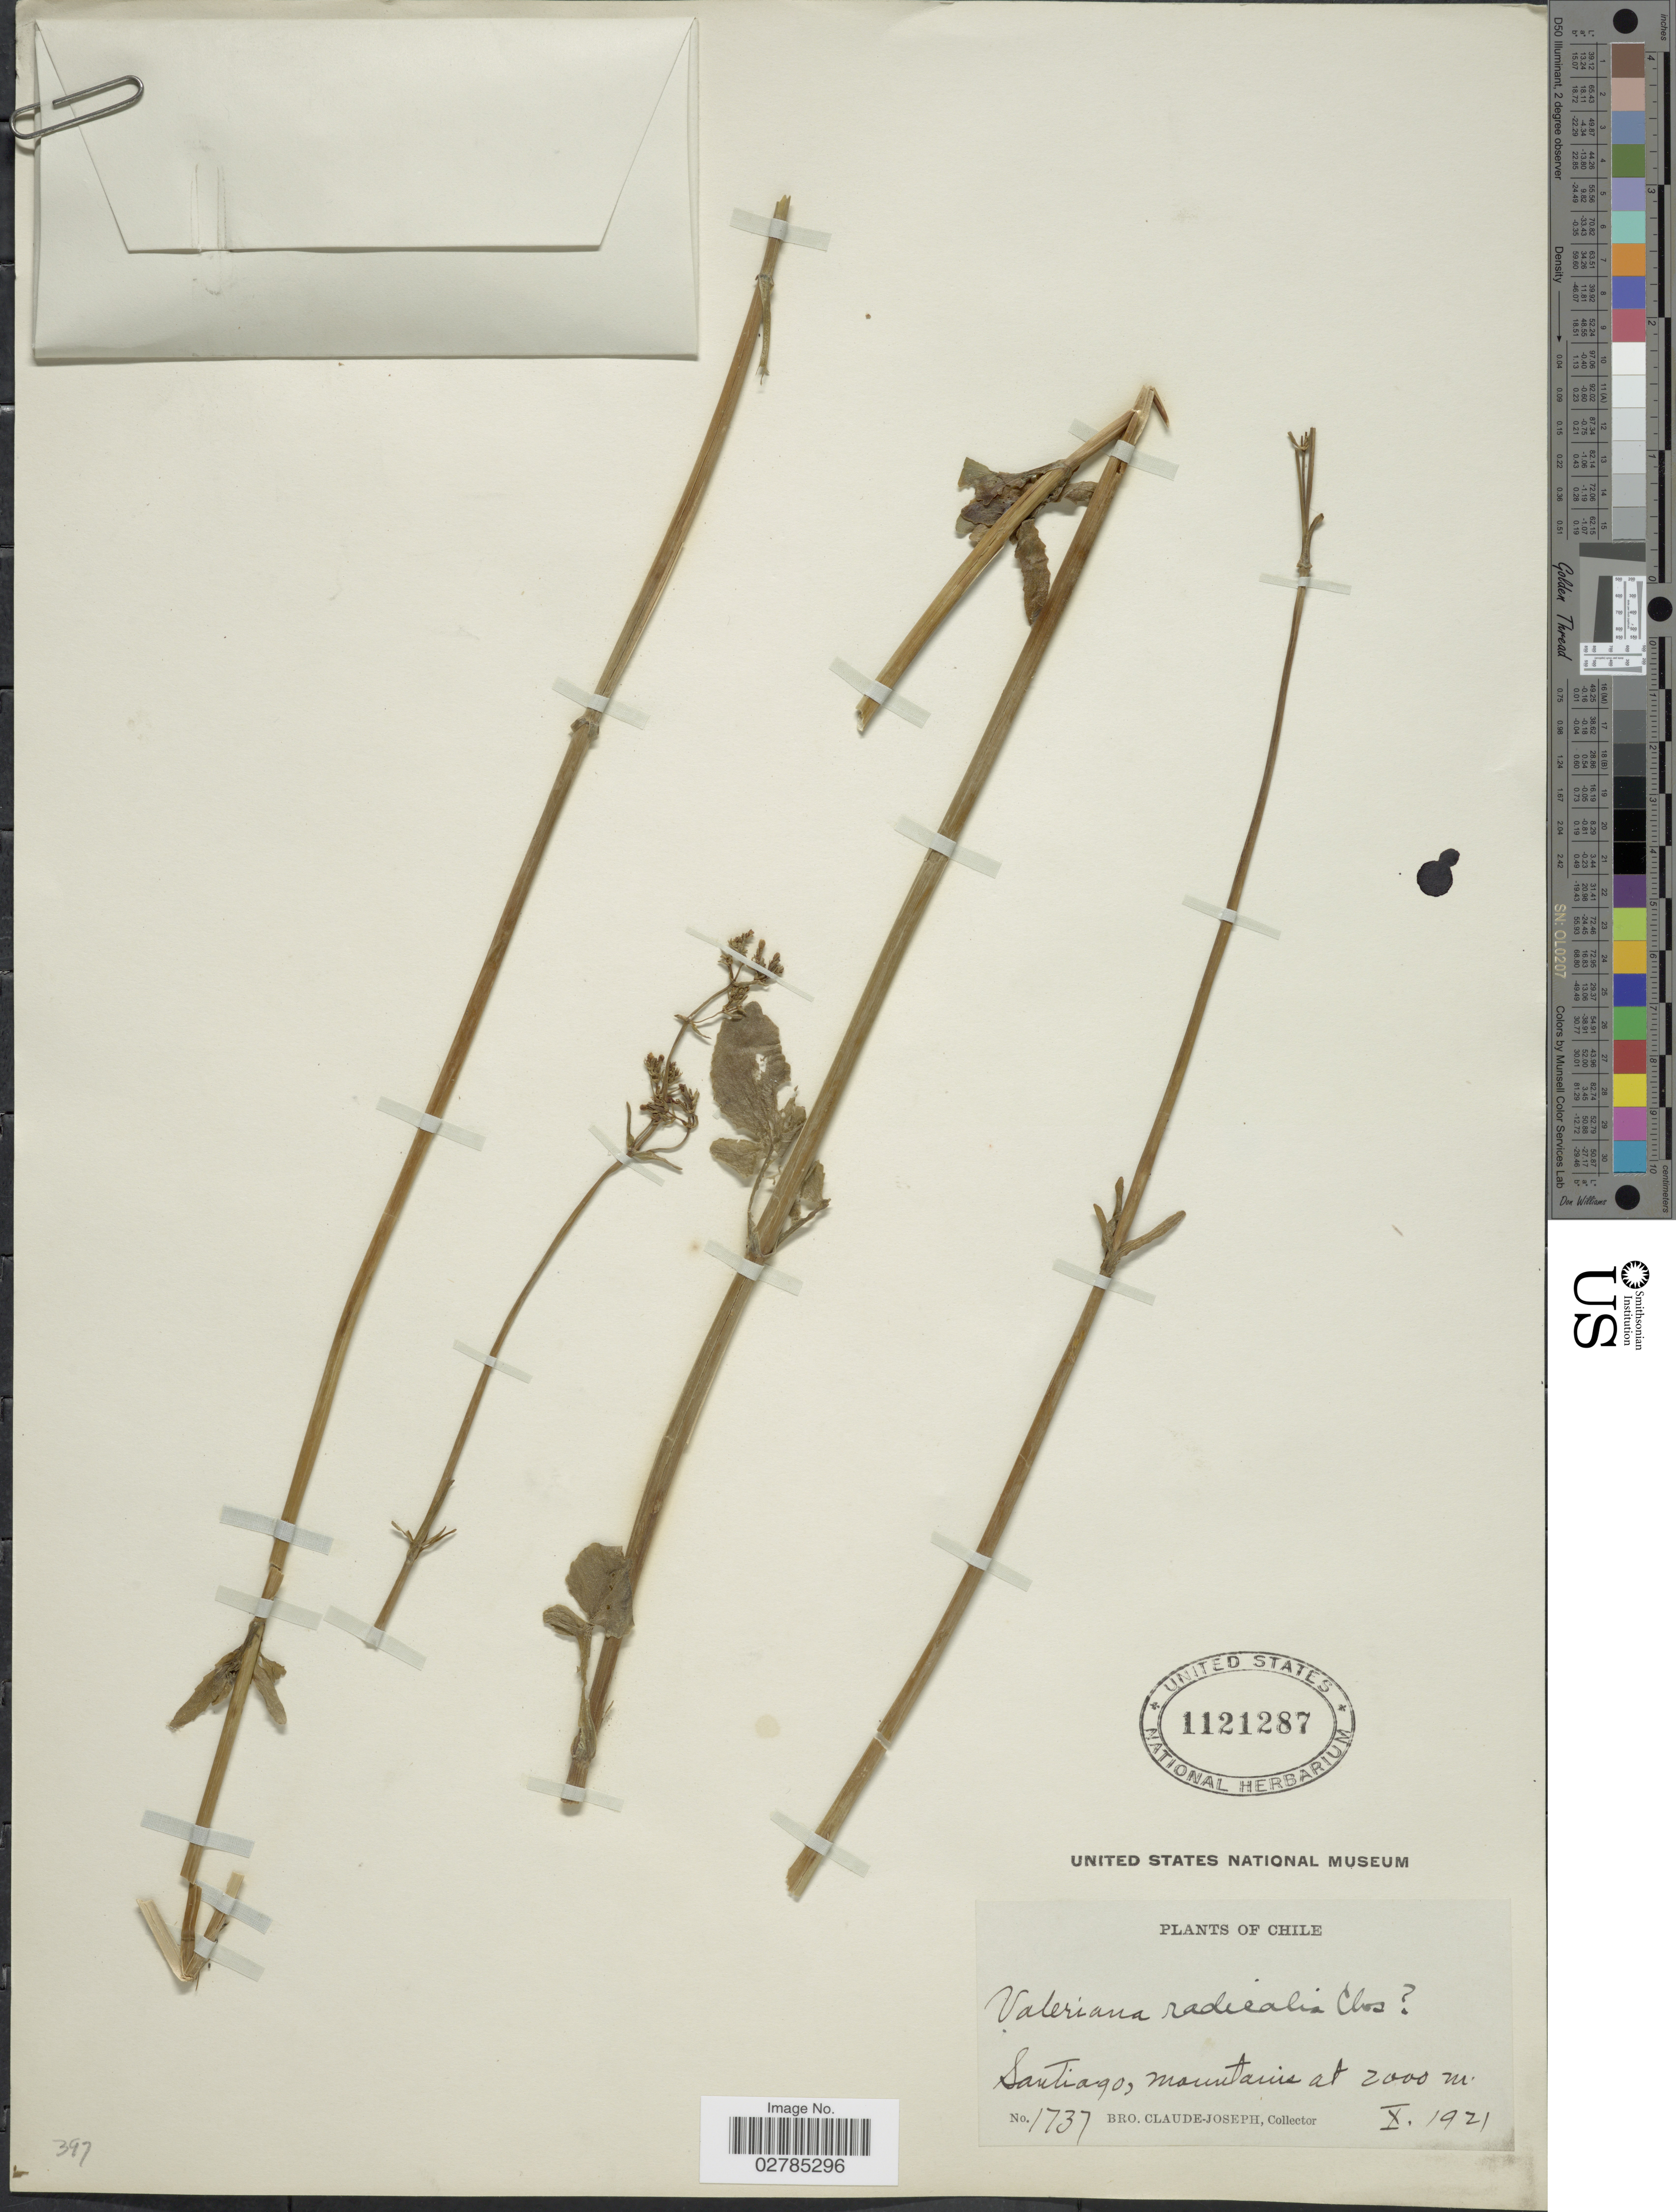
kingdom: Plantae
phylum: Tracheophyta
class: Magnoliopsida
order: Dipsacales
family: Caprifoliaceae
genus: Valeriana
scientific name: Valeriana radicalis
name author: Clos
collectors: Bro. Claude-Joseph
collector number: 1737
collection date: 1921-10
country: Chile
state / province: Región Metropolitana (RM)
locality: Santiago.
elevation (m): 2000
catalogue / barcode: US 1121287